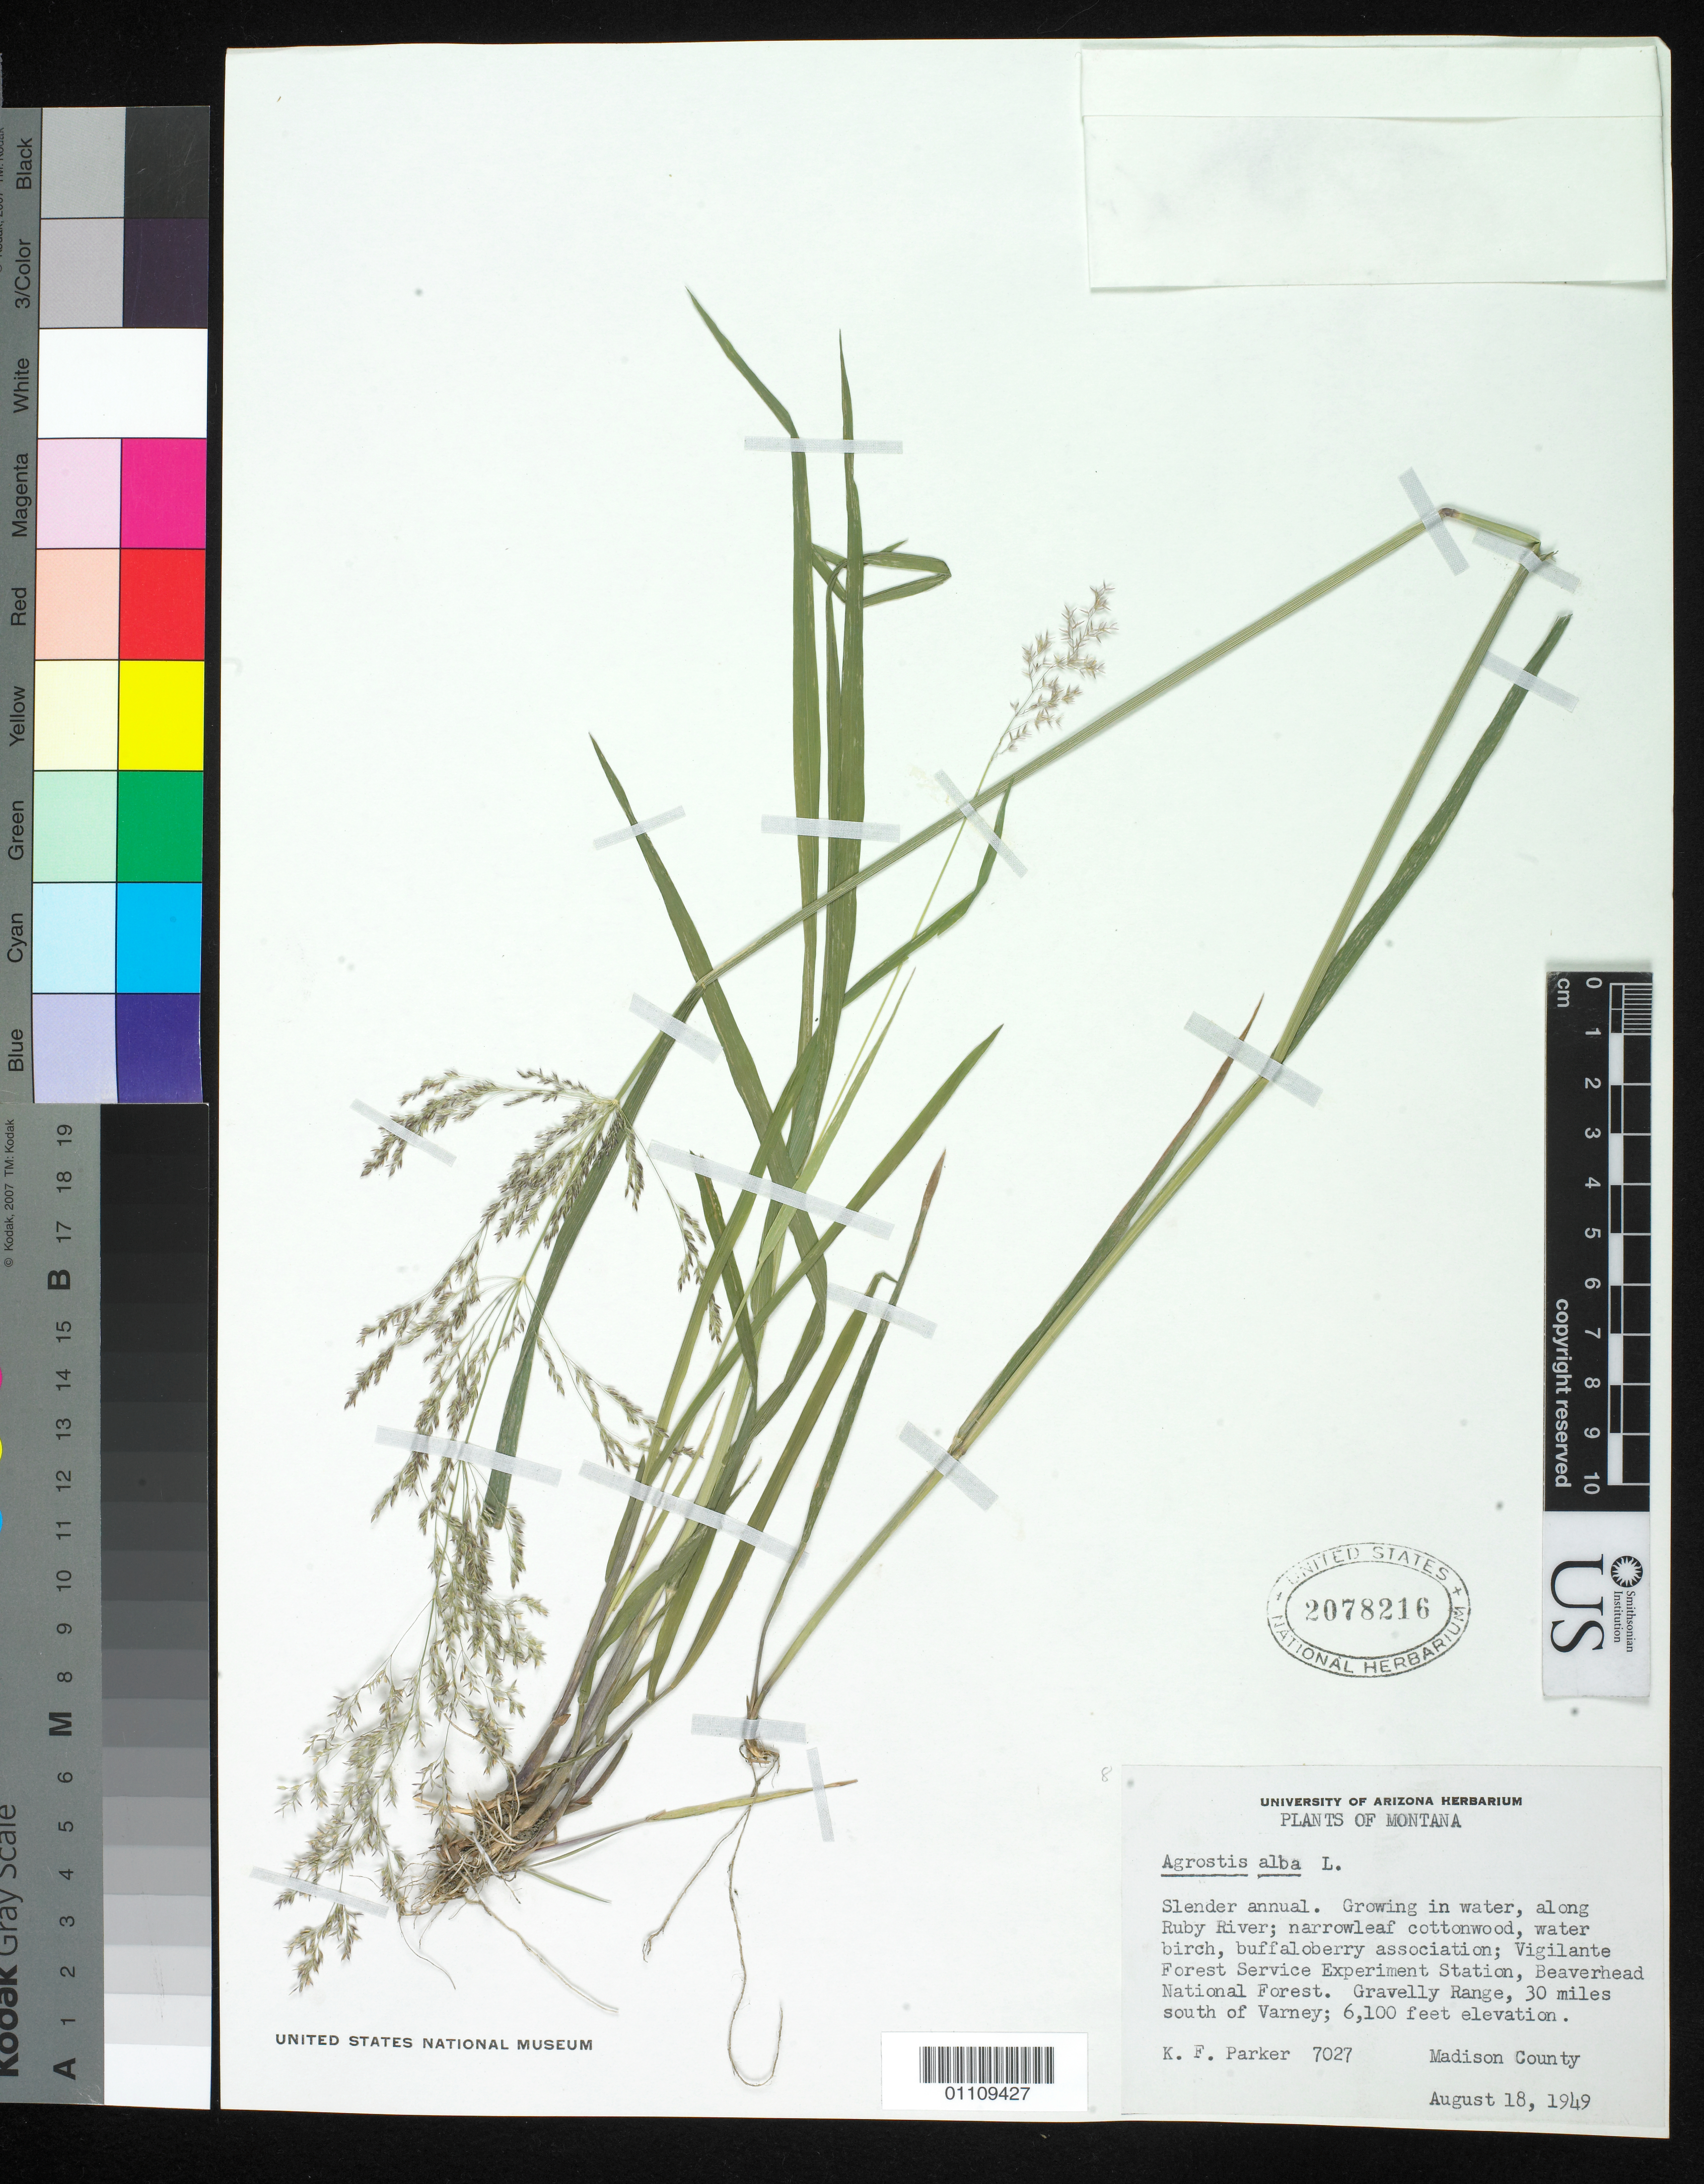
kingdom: Plantae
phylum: Tracheophyta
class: Liliopsida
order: Poales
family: Poaceae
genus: Agrostis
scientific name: Agrostis gigantea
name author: Roth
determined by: Soreng, Robert J., Research Associate (BOT), Smithsonian Institution - National Museum of Natural History (UNITED STATES)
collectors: K. F. Parker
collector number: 7027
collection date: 1949-08-18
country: United States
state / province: Montana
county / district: Madison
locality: Vigilante Forest Service Experiment Station, Beaverhead National Forest, 30 mi. S of Varney.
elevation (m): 1859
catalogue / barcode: US 2078216